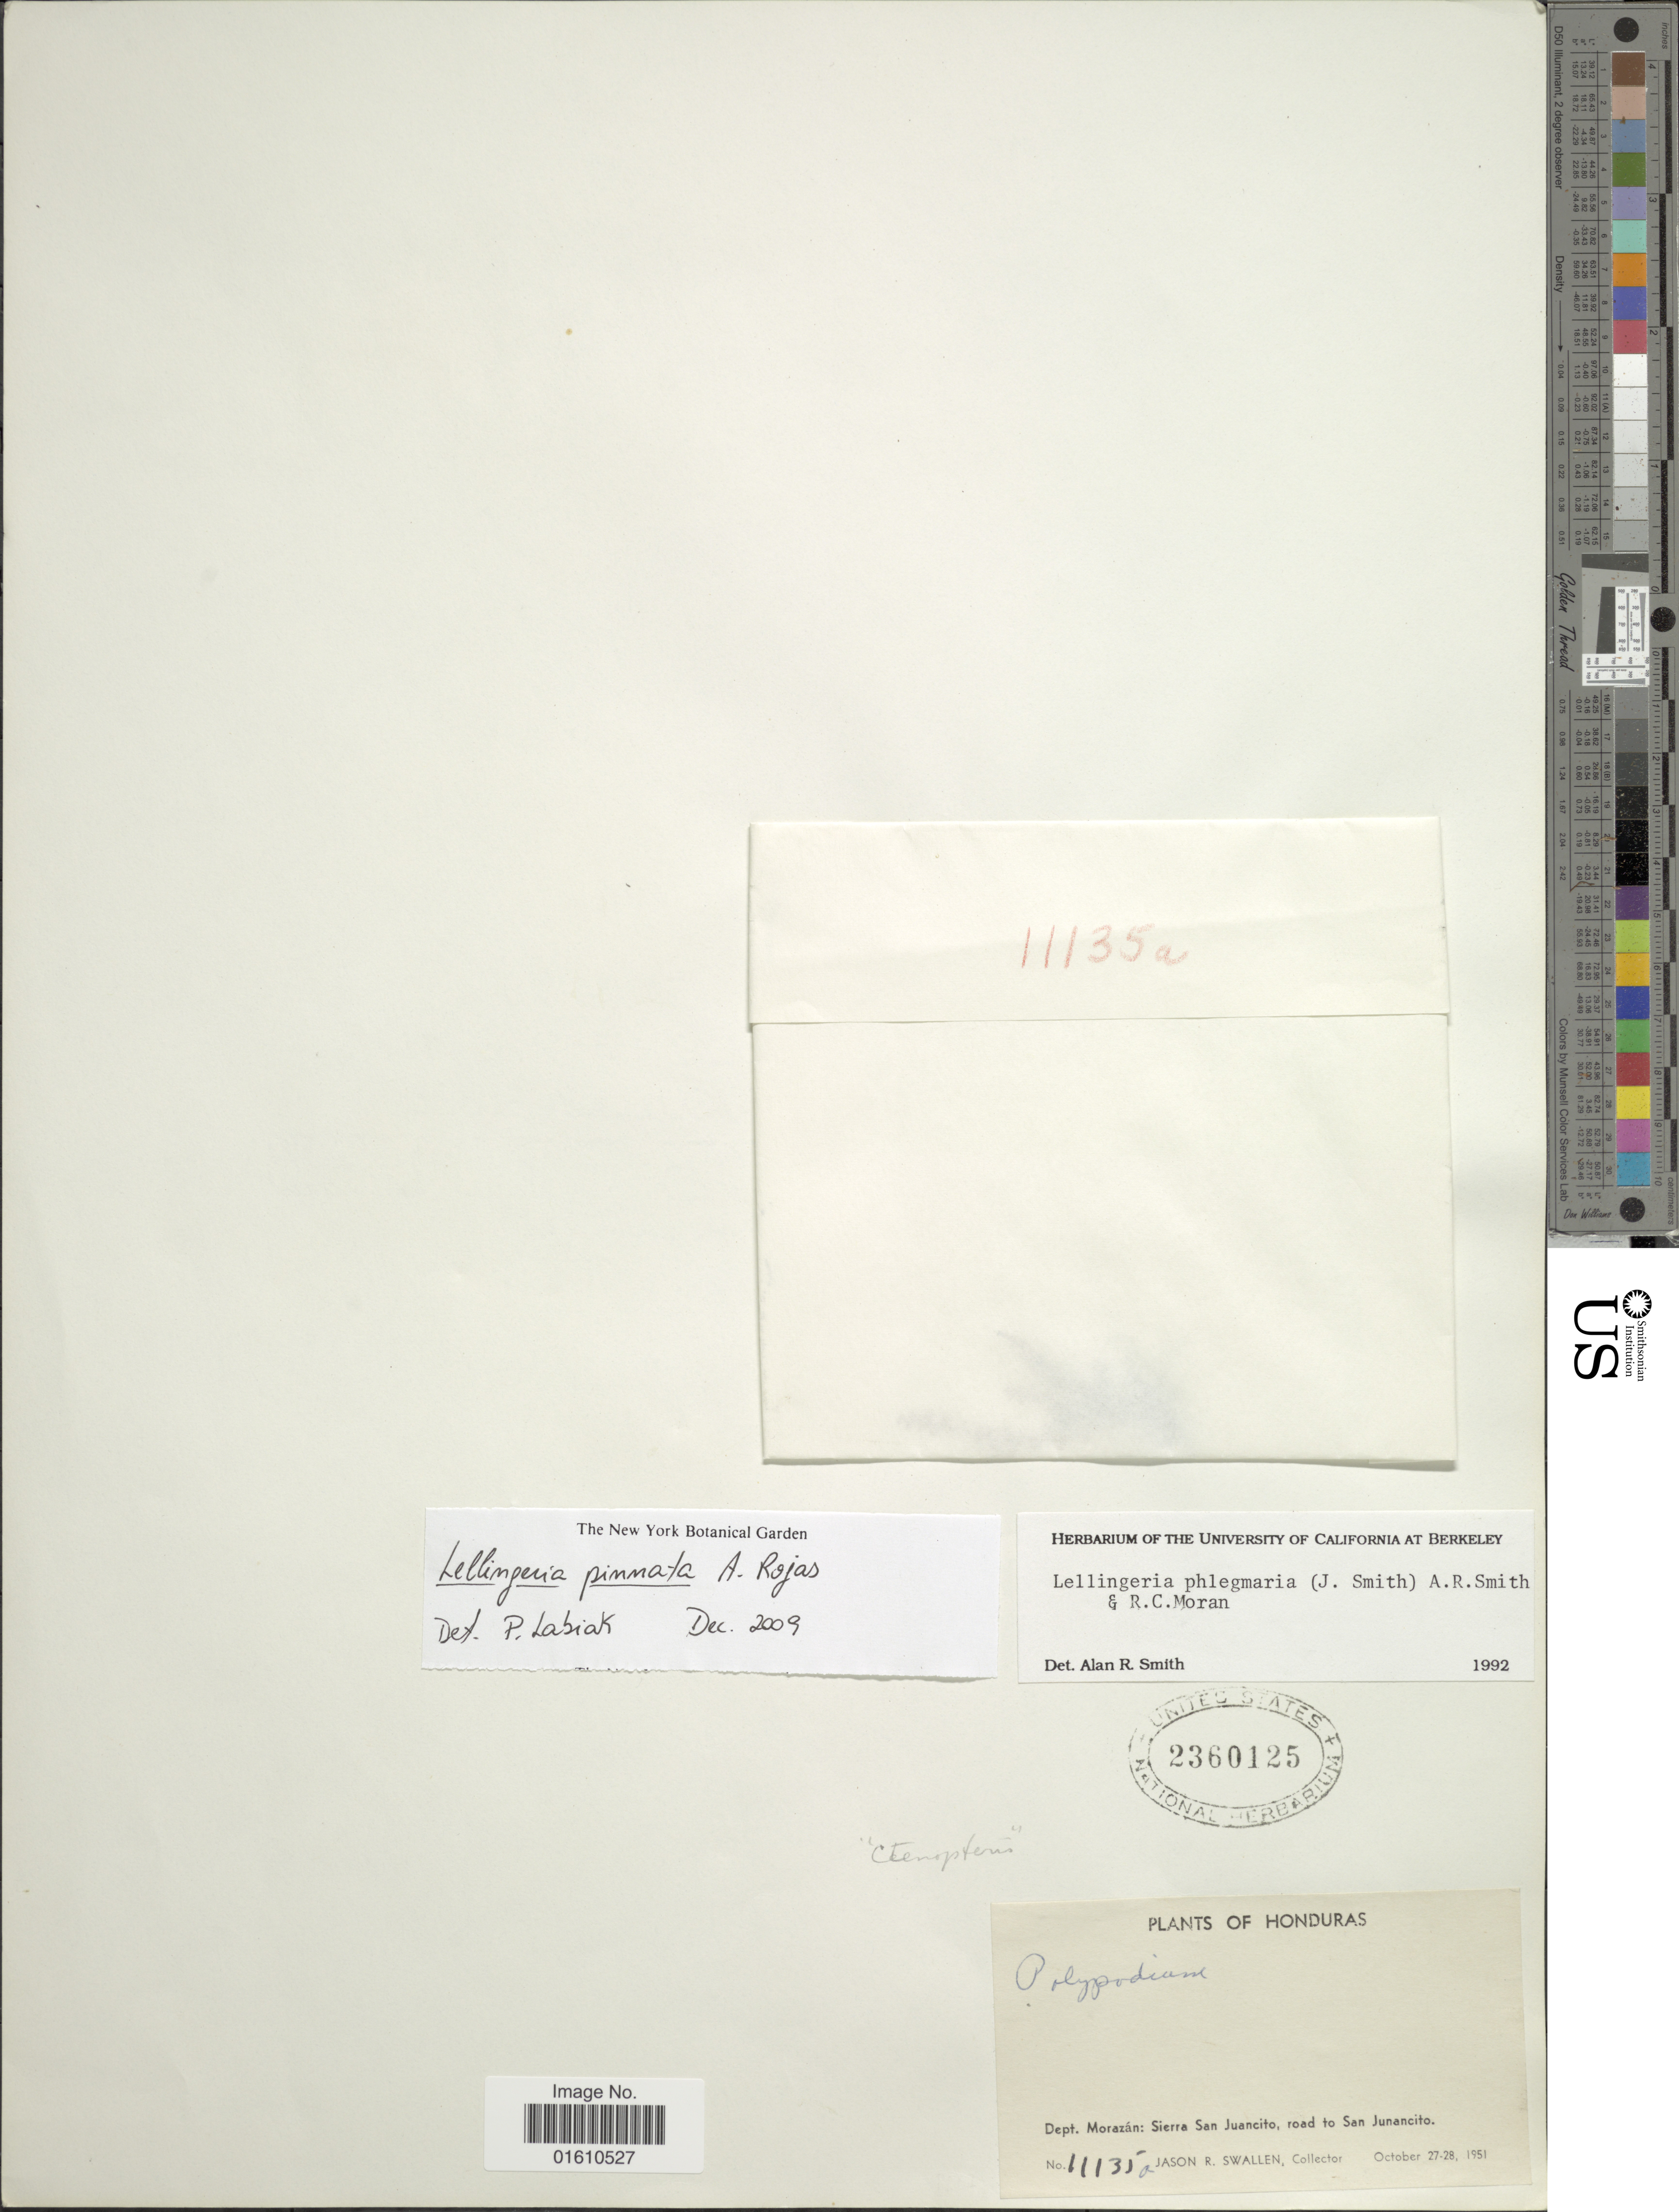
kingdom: Plantae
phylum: Tracheophyta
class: Polypodiopsida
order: Polypodiales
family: Polypodiaceae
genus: Lellingeria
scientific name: Lellingeria pinnata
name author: A. Rojas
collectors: J. R. Swallen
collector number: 11135a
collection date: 1951-10-27/1951-10-28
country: Honduras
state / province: Fco. Morazán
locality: Dept. Morazán: Sierra San Juancito, road to San Junancito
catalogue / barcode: US 2360125